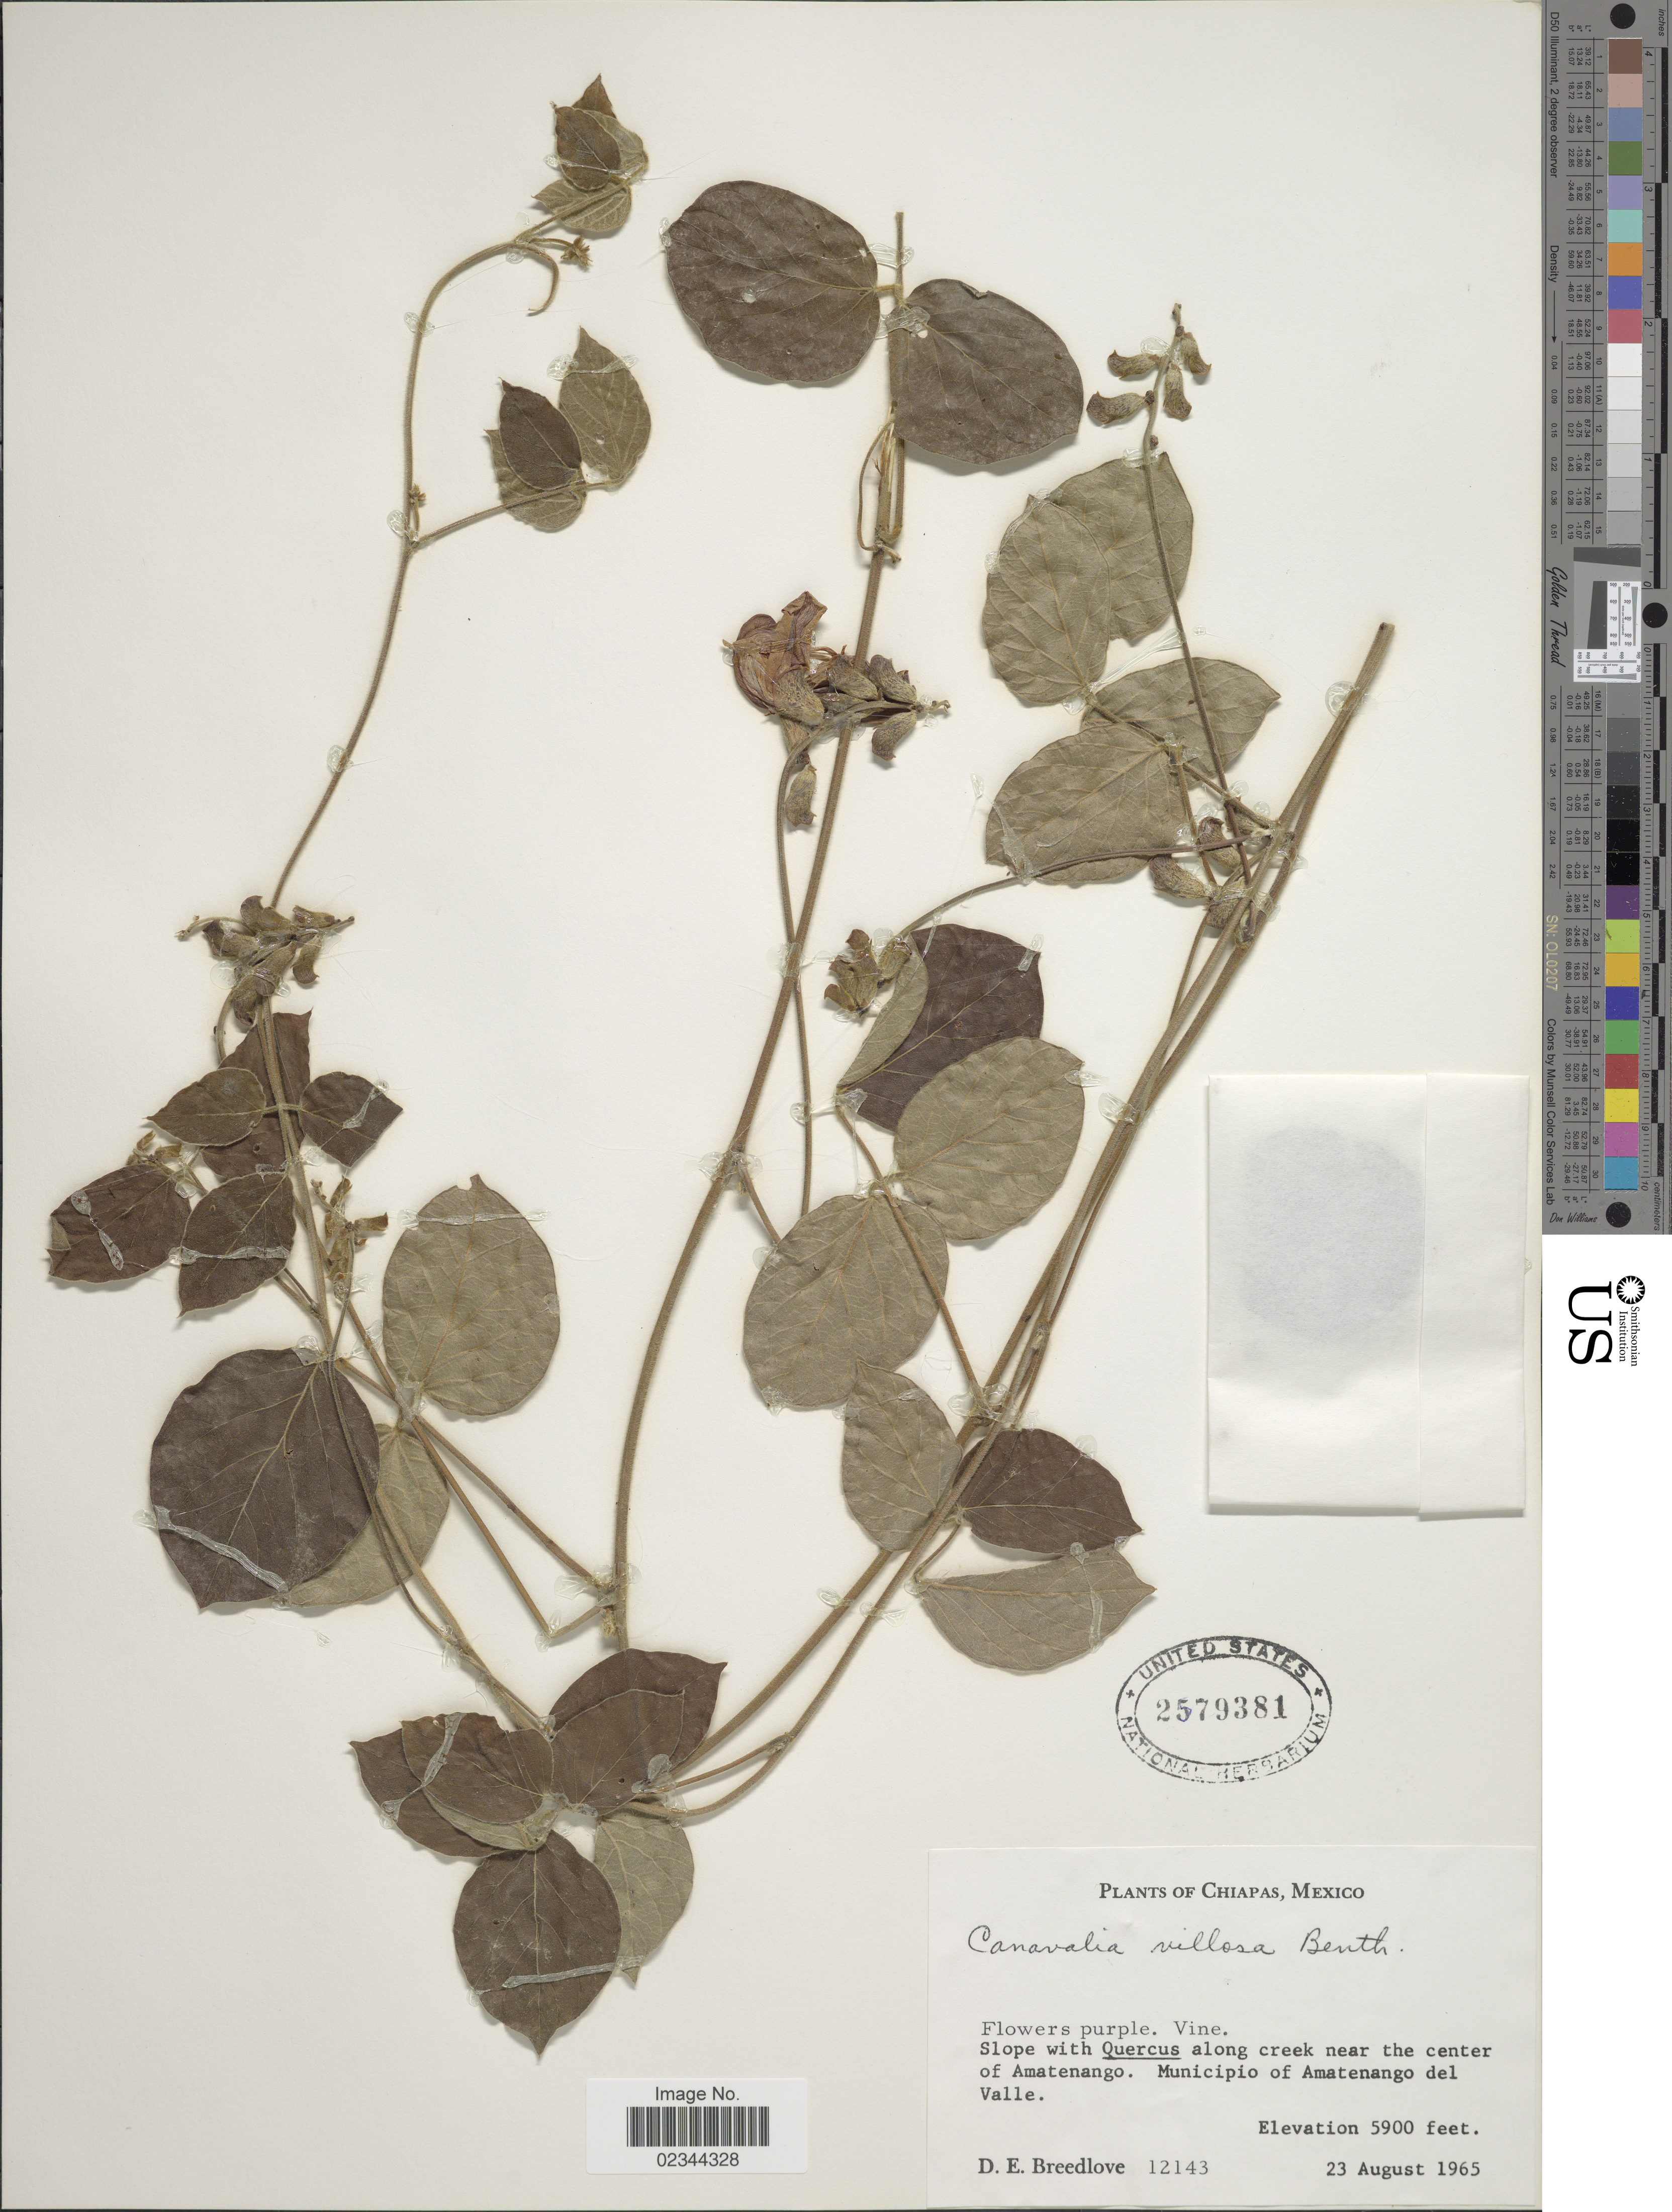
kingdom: Plantae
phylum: Tracheophyta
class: Magnoliopsida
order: Fabales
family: Fabaceae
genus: Canavalia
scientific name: Canavalia villosa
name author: Benth.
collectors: D. E. Breedlove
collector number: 12143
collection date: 1965-08-23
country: Mexico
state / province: Chiapas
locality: Slope along creek near the center of Amatenango, Municipio of Amatenango del Valle.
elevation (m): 1798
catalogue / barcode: US 2579381